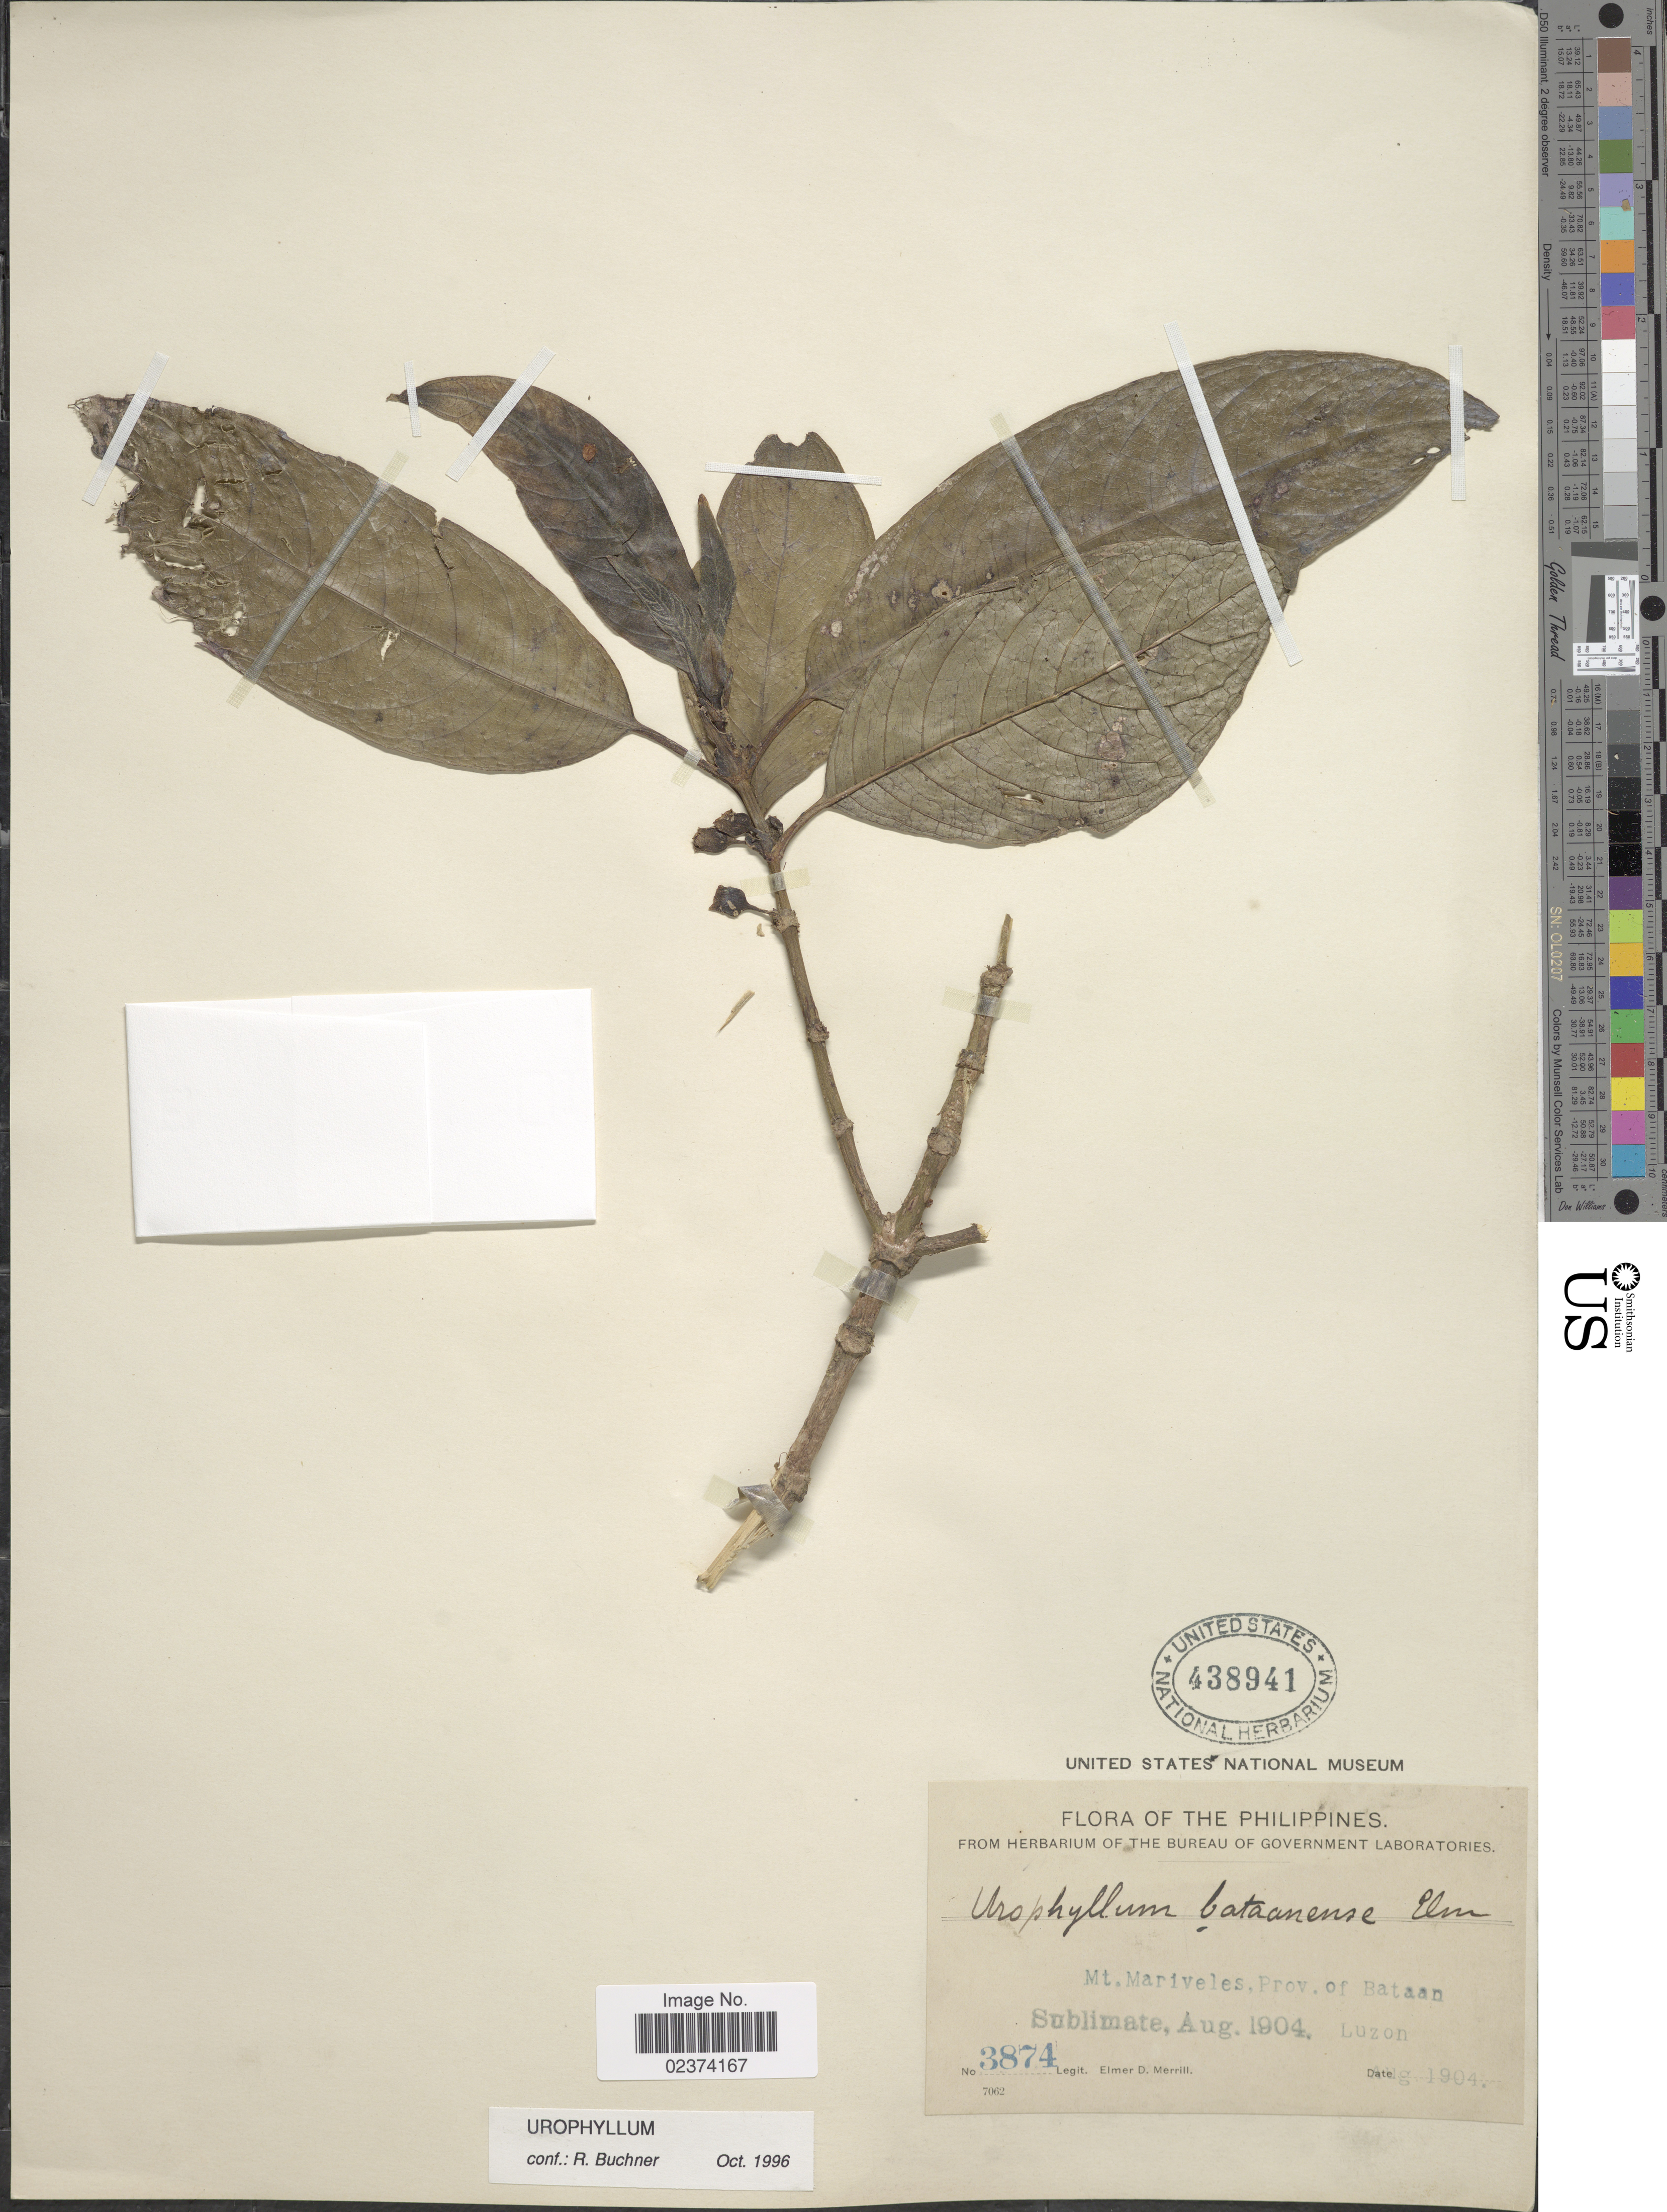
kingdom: Plantae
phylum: Tracheophyta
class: Magnoliopsida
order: Gentianales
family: Rubiaceae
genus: Urophyllum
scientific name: Urophyllum sp.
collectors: E. D. Merrill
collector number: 3874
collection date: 1904-08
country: Philippines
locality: Mt. Mariveles, Prov. of Bataan, Luzon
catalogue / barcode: US 438941